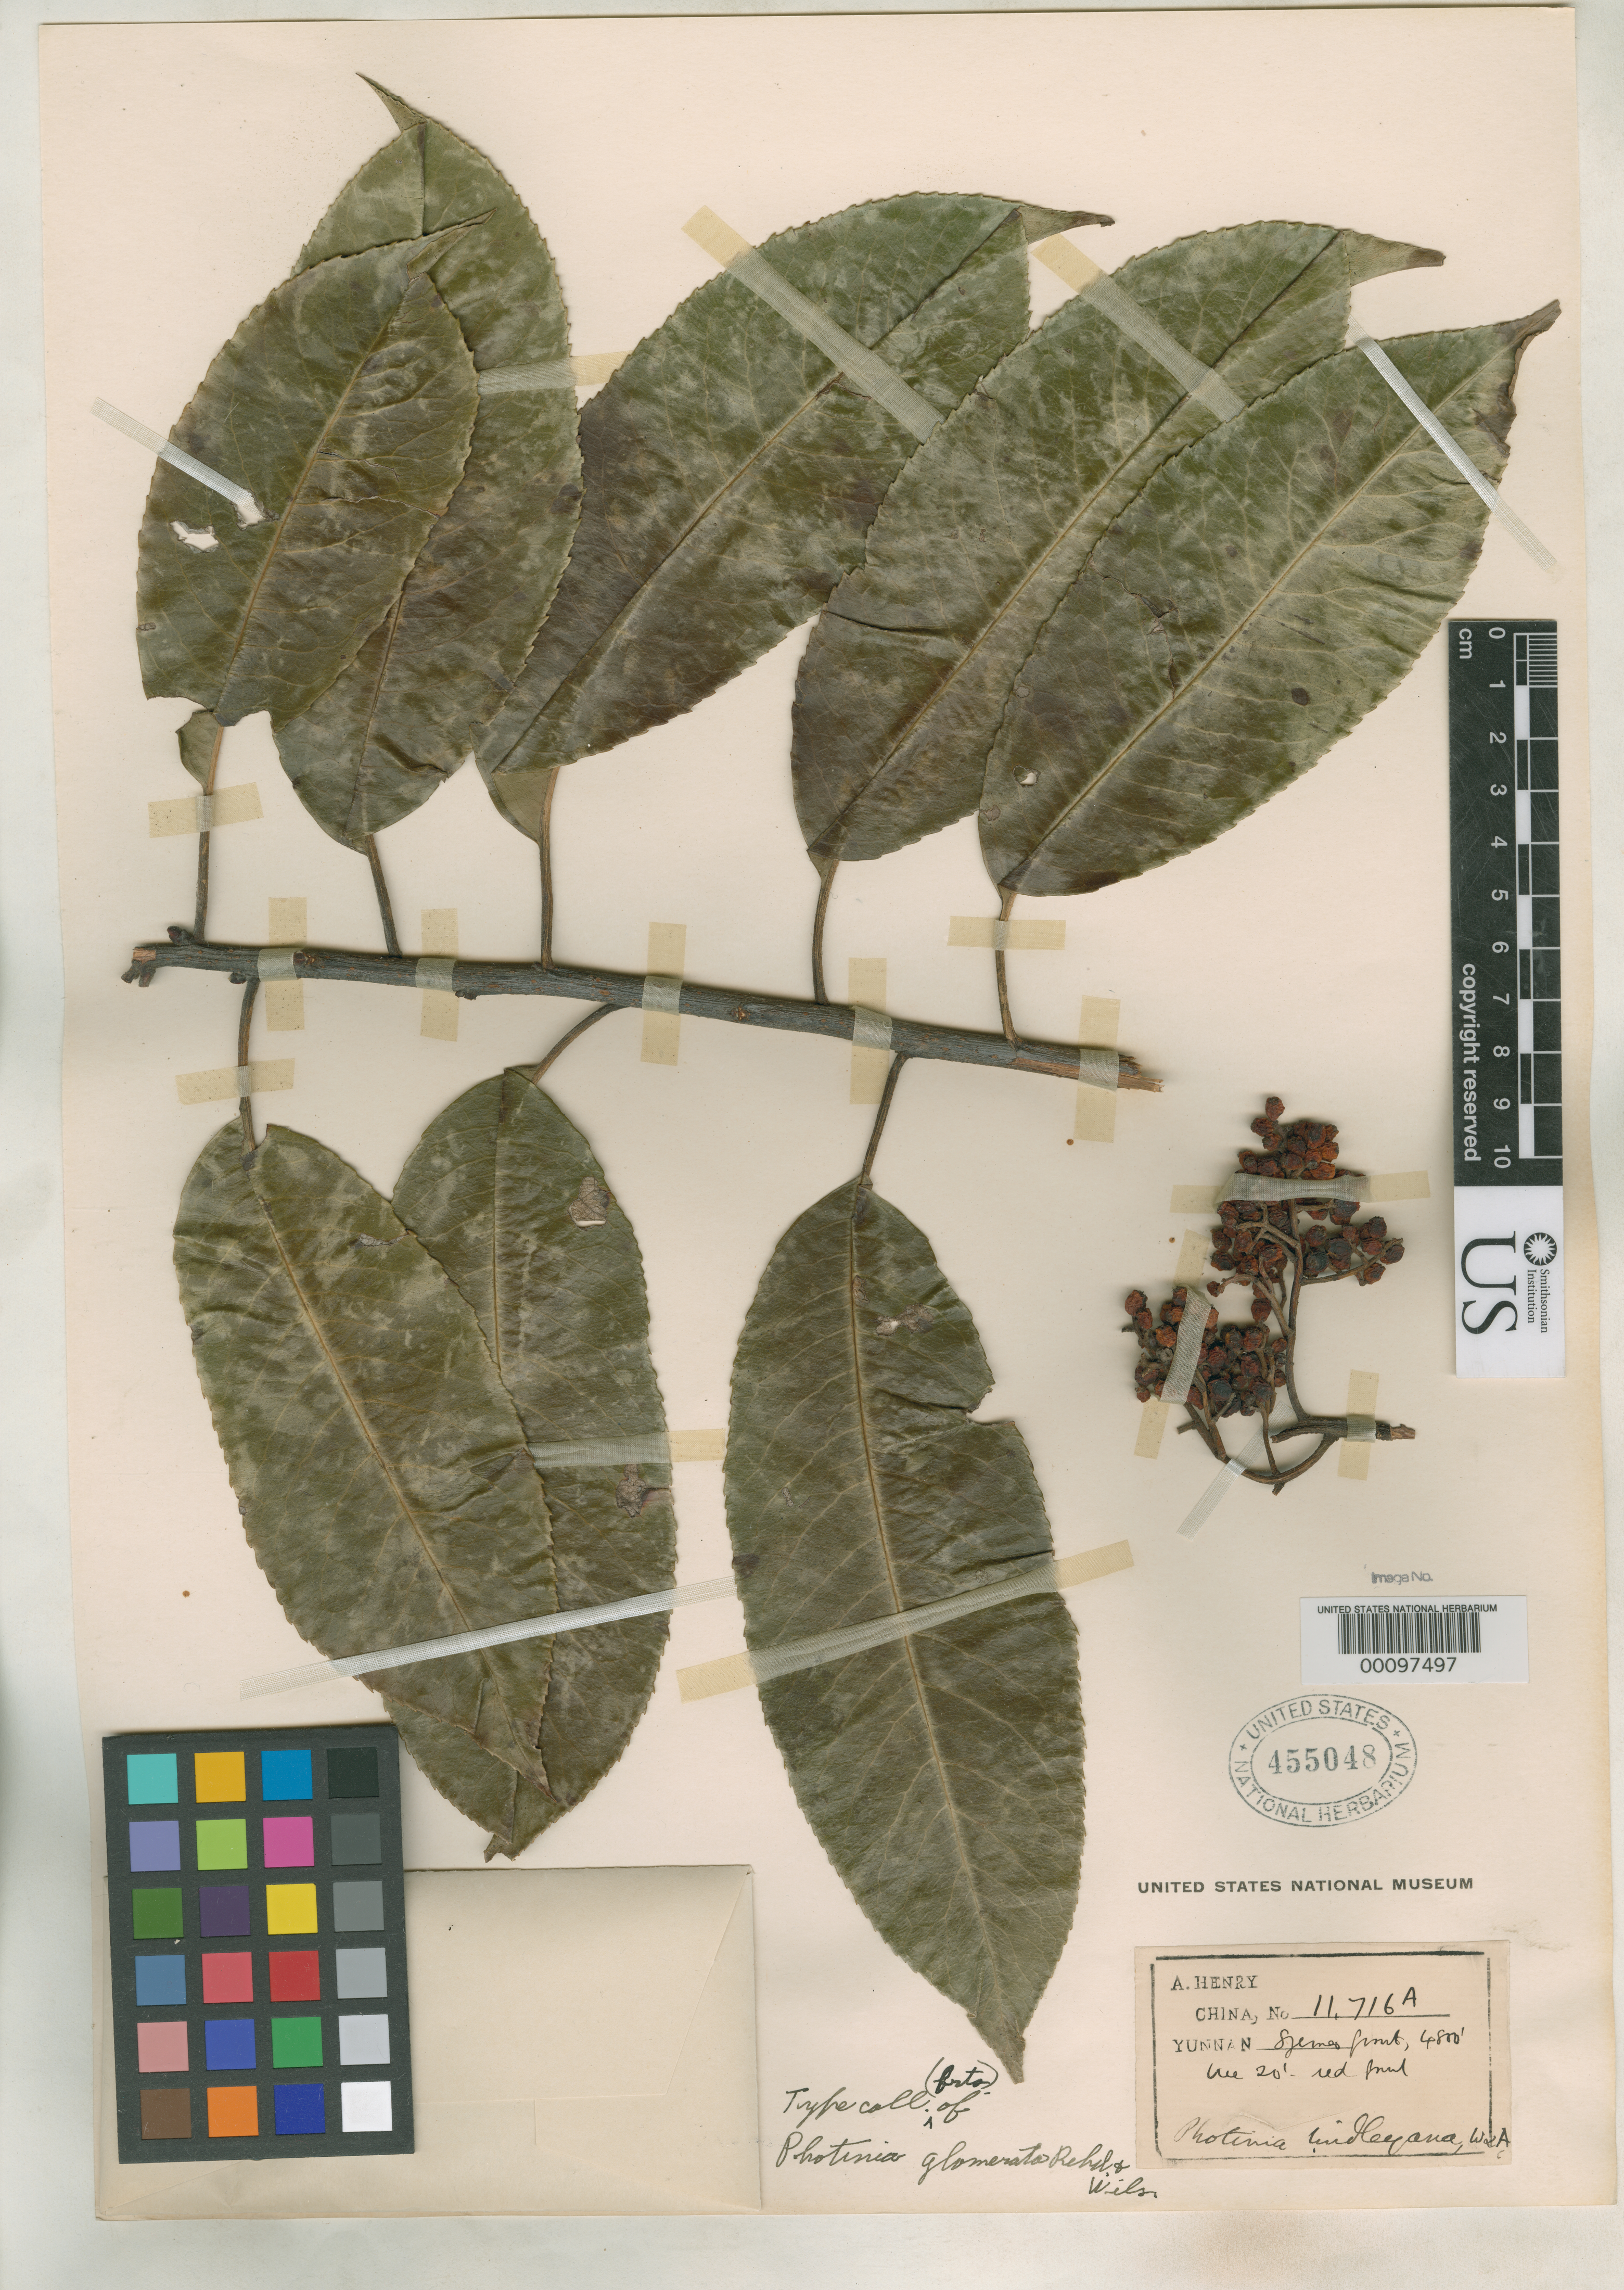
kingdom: Plantae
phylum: Tracheophyta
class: Magnoliopsida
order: Rosales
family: Rosaceae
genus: Photinia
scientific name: Photinia glomerata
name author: Rehder & E.H. Wilson in Sarg.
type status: Isosyntype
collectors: A. Henry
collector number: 11716 A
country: China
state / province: Yunnan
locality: Szemoa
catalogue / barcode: US 455048